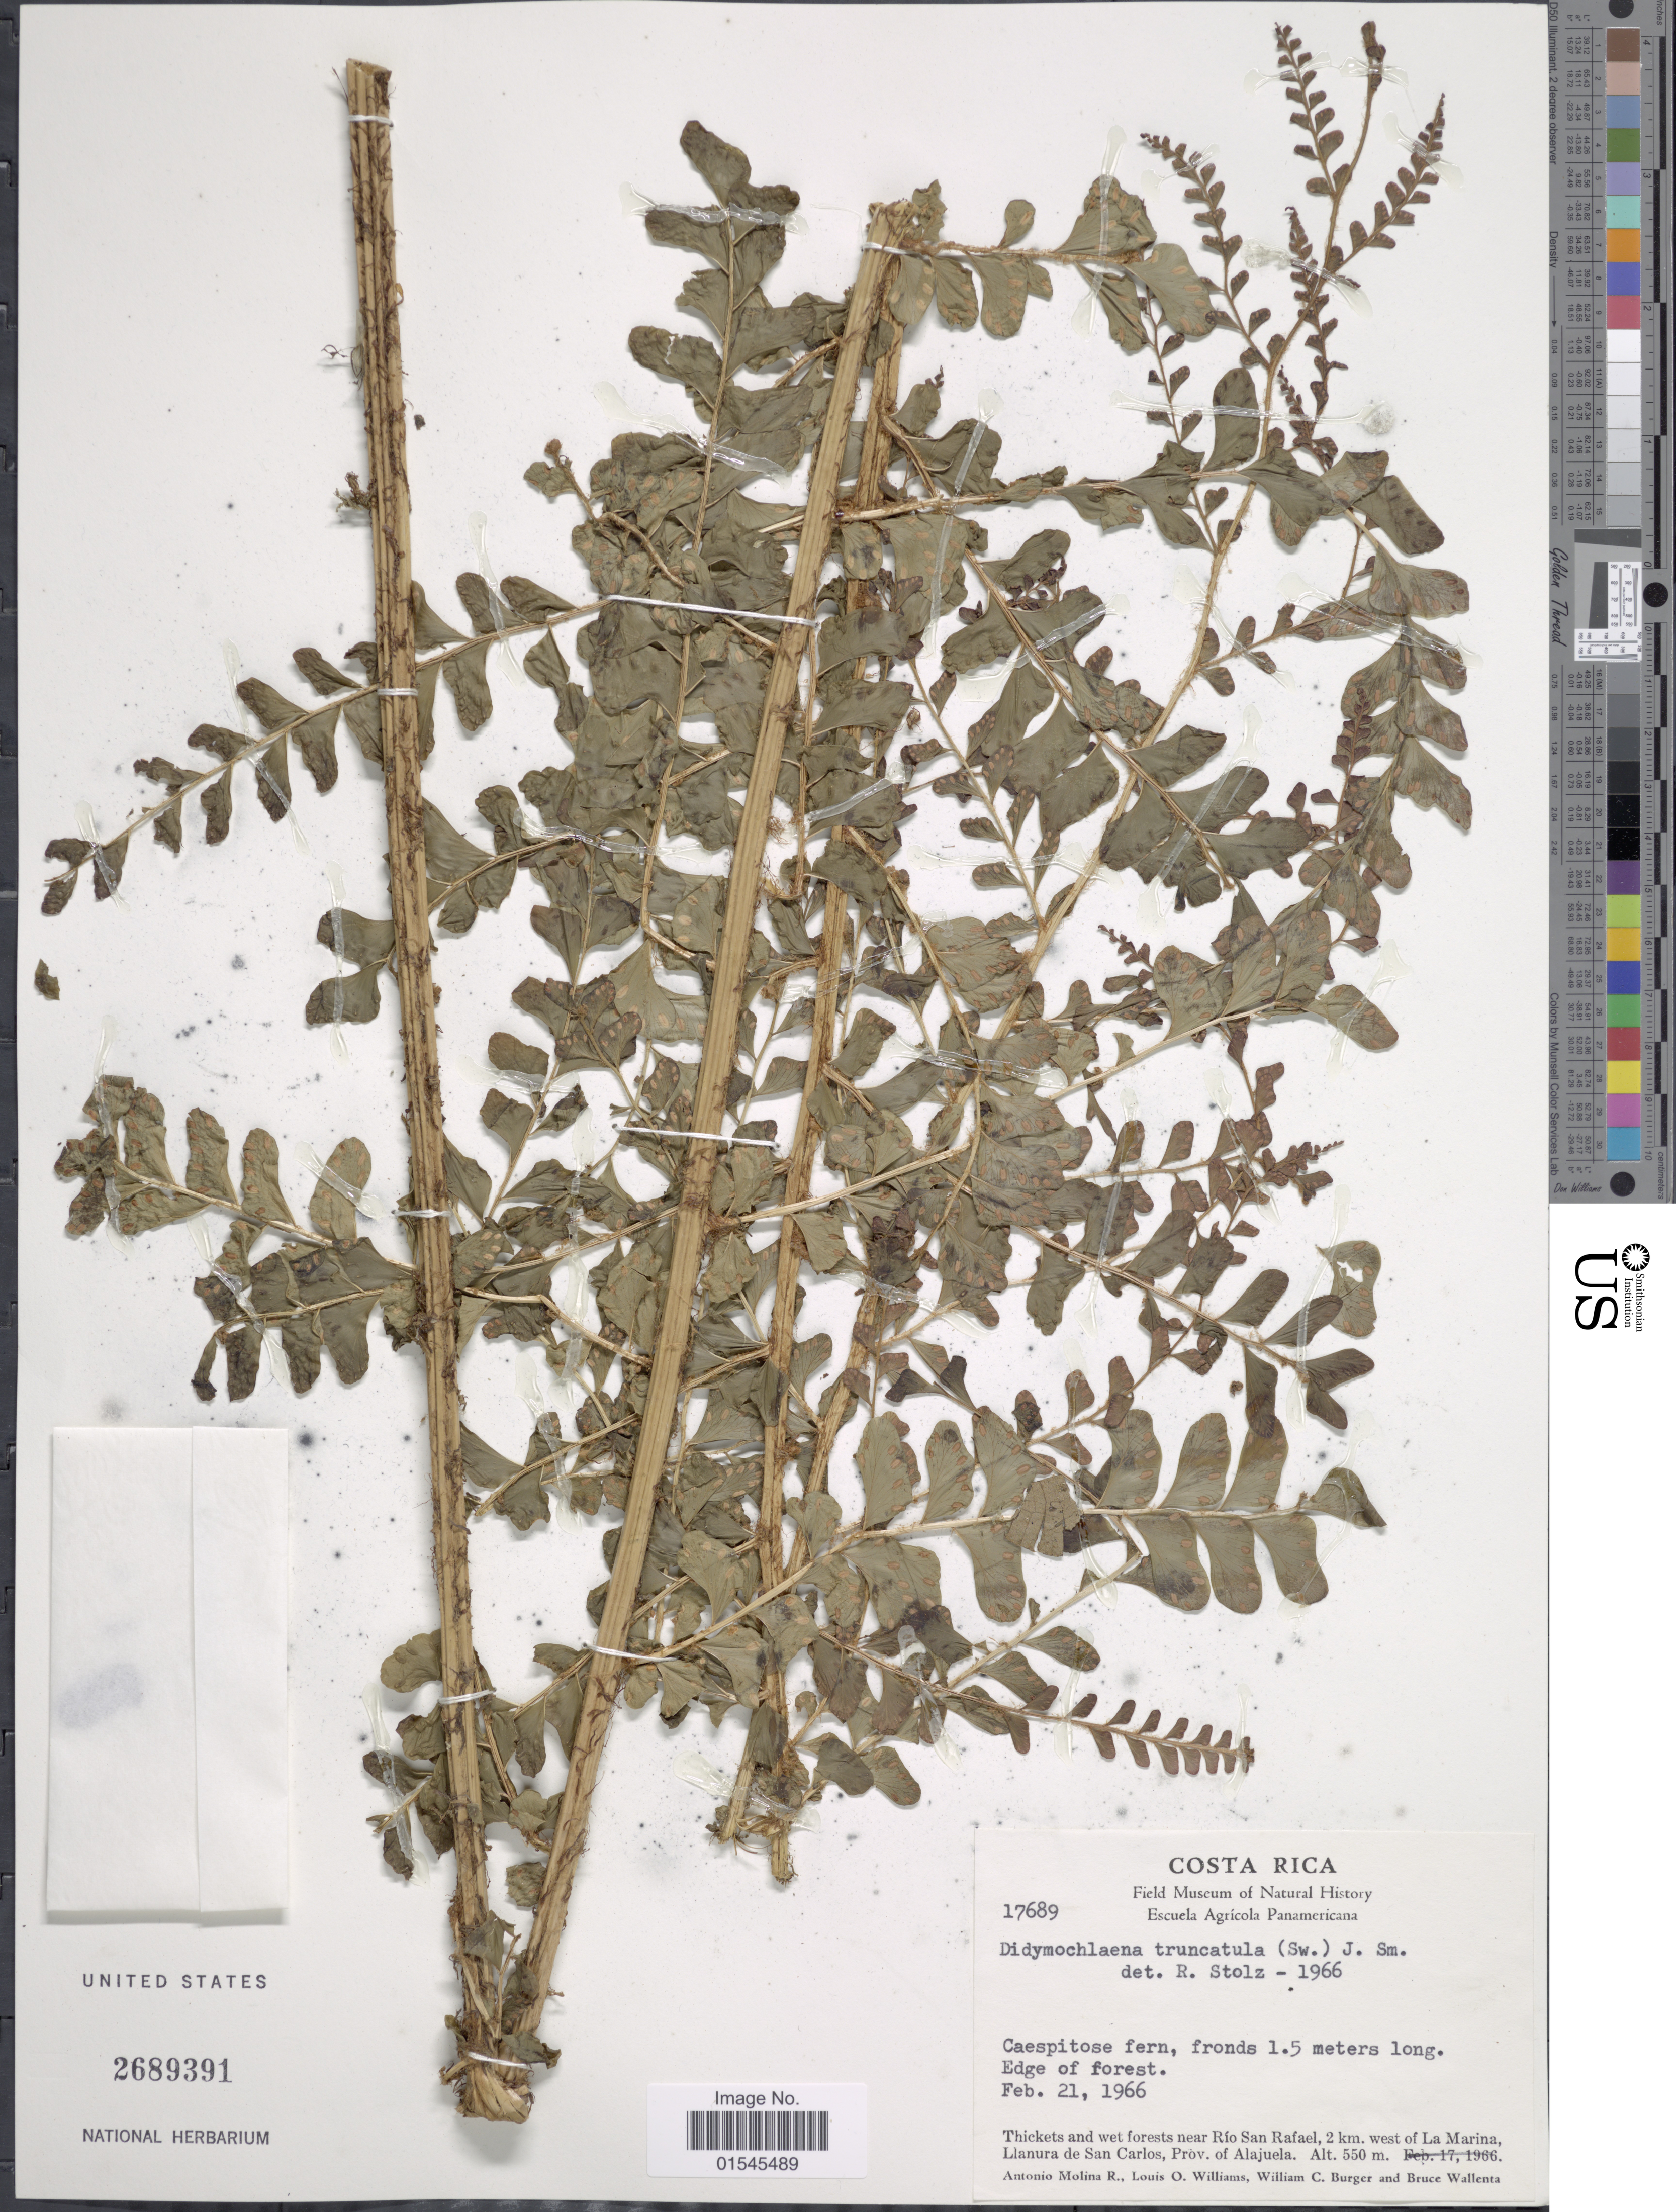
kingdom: Plantae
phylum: Tracheophyta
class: Polypodiopsida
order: Polypodiales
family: Didymochlaenaceae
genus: Didymochlaena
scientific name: Didymochlaena truncatula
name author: (Sw.) J. Sm.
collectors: A. R. Molina, L. O. Williams, W. Burger & B. Wallenta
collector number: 17689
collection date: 1966-02-21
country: Costa Rica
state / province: Alajuela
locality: Costa Rica. Thickest and wet forests near Rio San rafael, 2 km. west of La Marina, llanura de San Carlos, Prov. of Alajuela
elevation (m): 550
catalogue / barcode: US 2689391